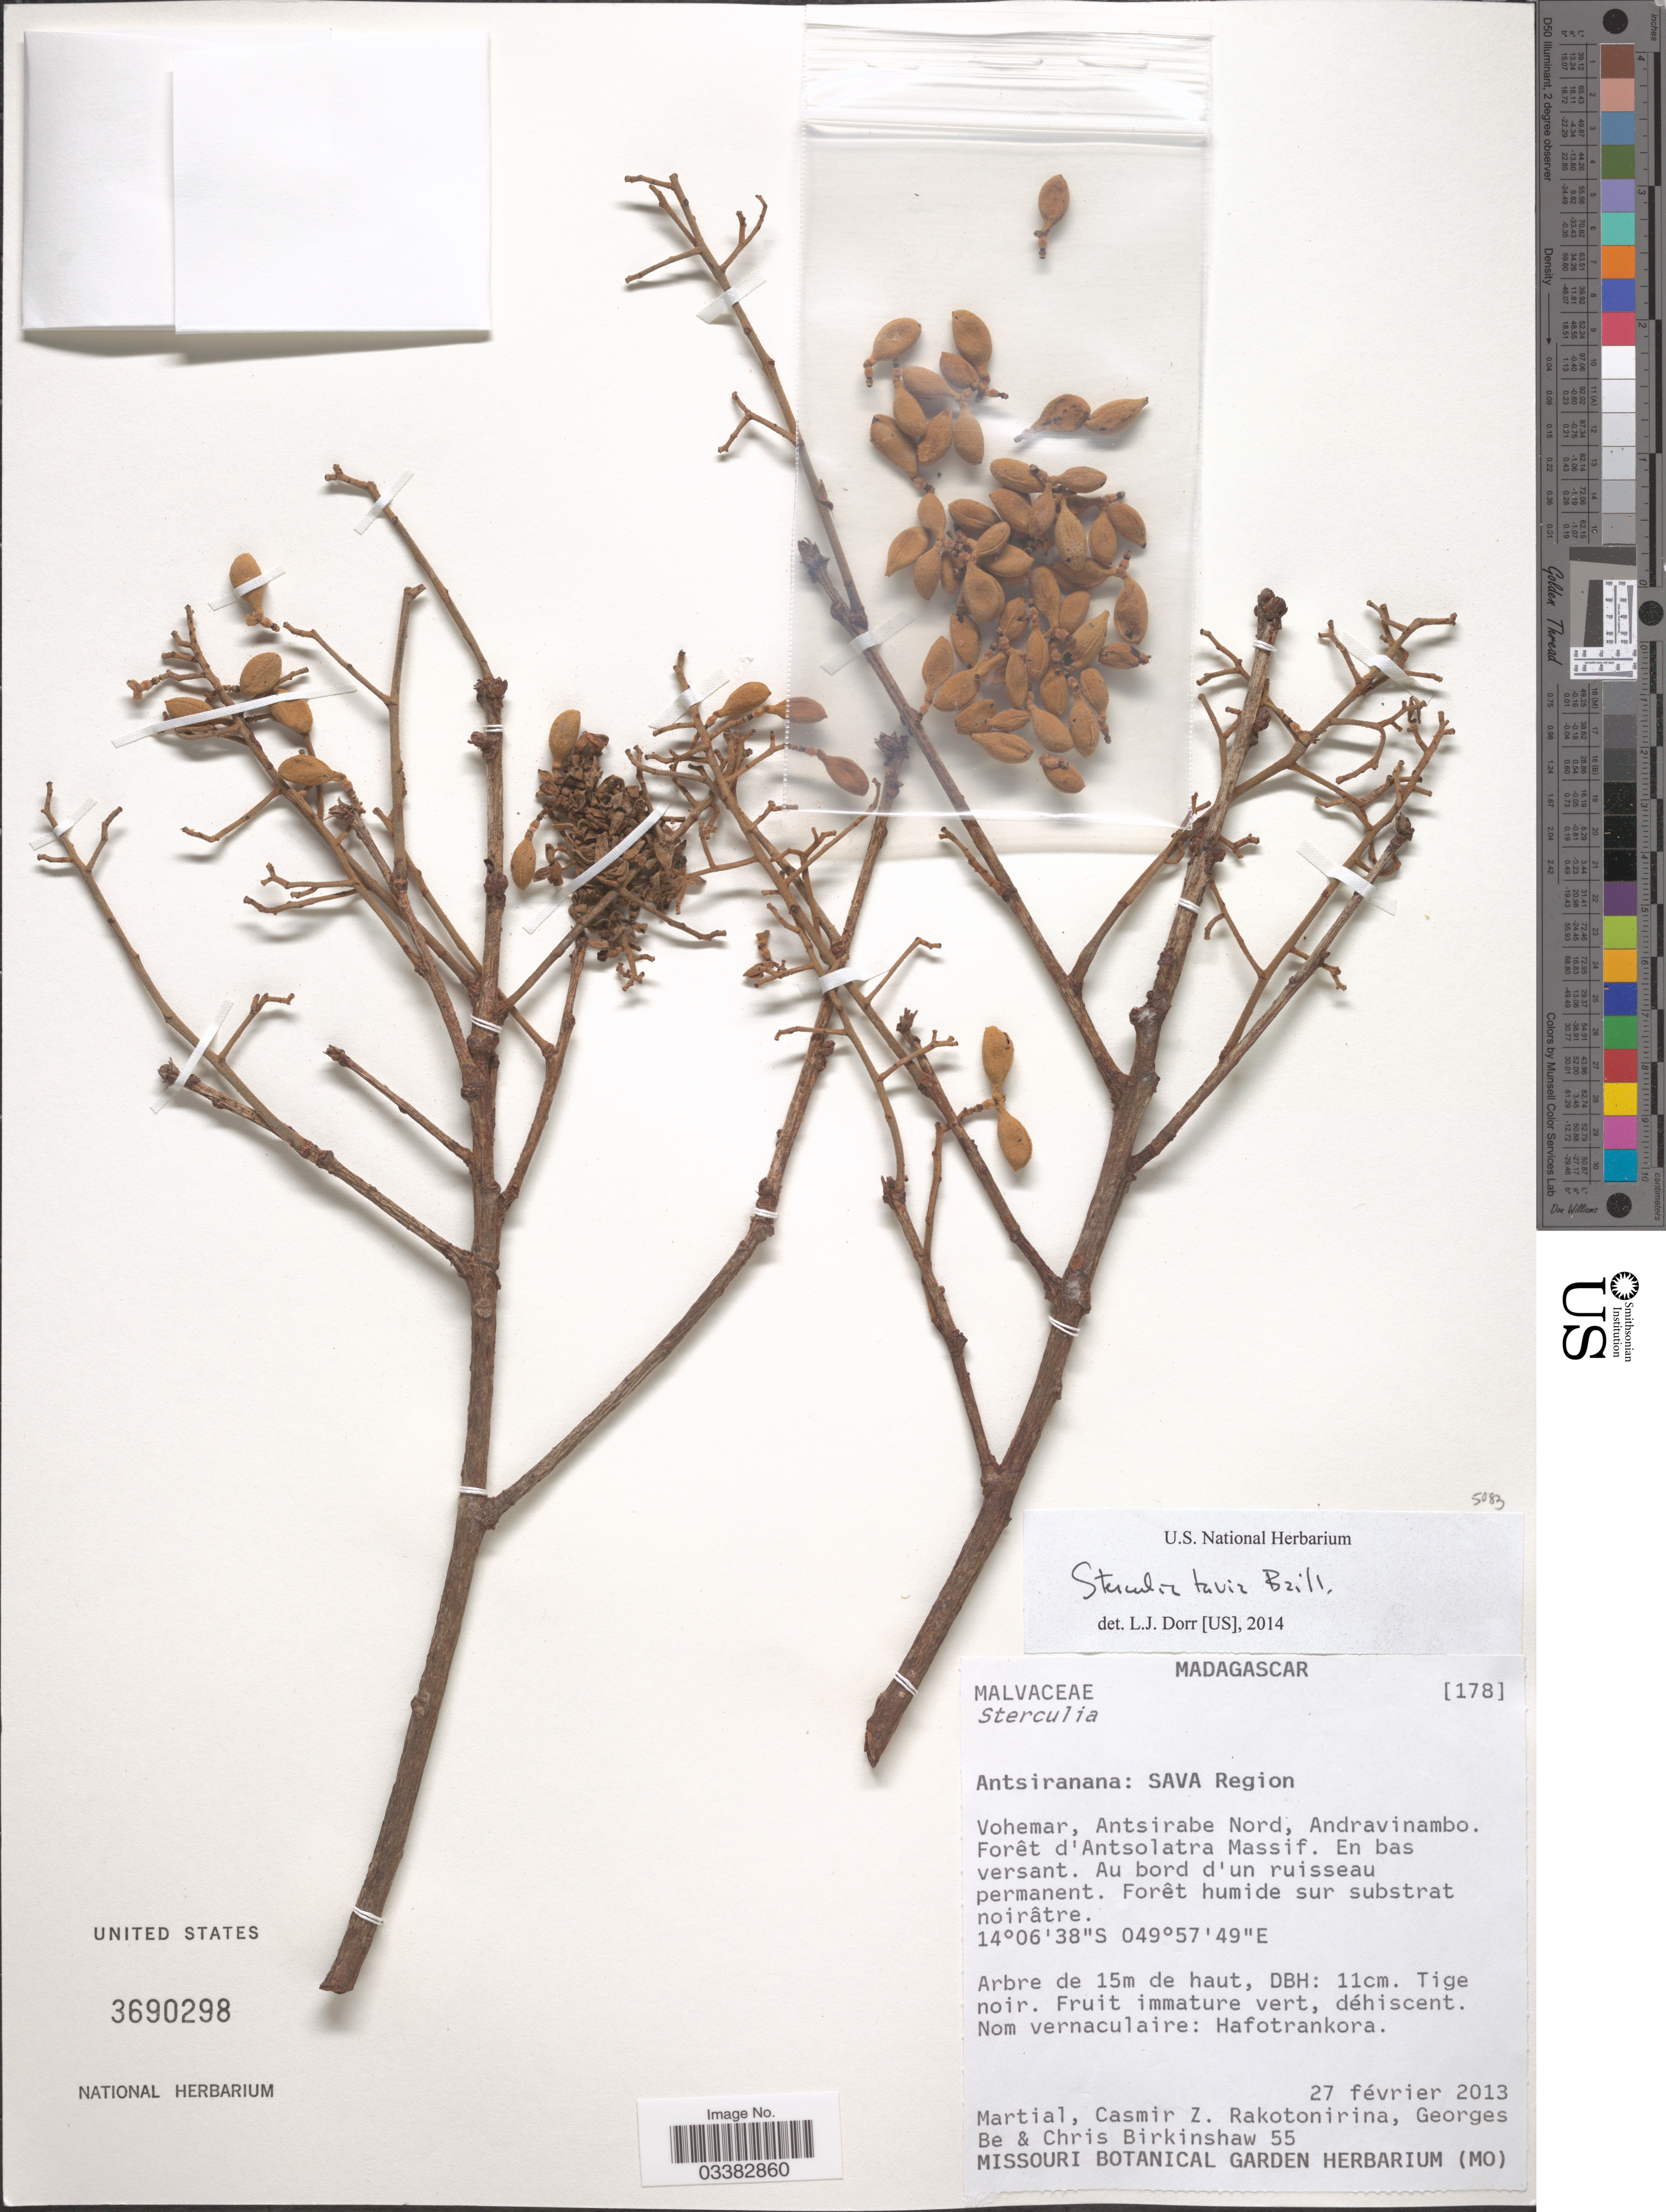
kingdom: Plantae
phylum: Tracheophyta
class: Magnoliopsida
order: Malvales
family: Malvaceae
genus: Sterculia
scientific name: Sterculia tavia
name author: Baill.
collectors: Martial, G. Be & C. R. Birkinshaw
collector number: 55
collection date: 2013-02-27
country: Madagascar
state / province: Sava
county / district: Vohémar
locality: Sava Region. Vohemar, Antsirabe Nord, Andravinambo. Forêt d'Antsolatra Massif. En bas versant.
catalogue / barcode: US 3690298